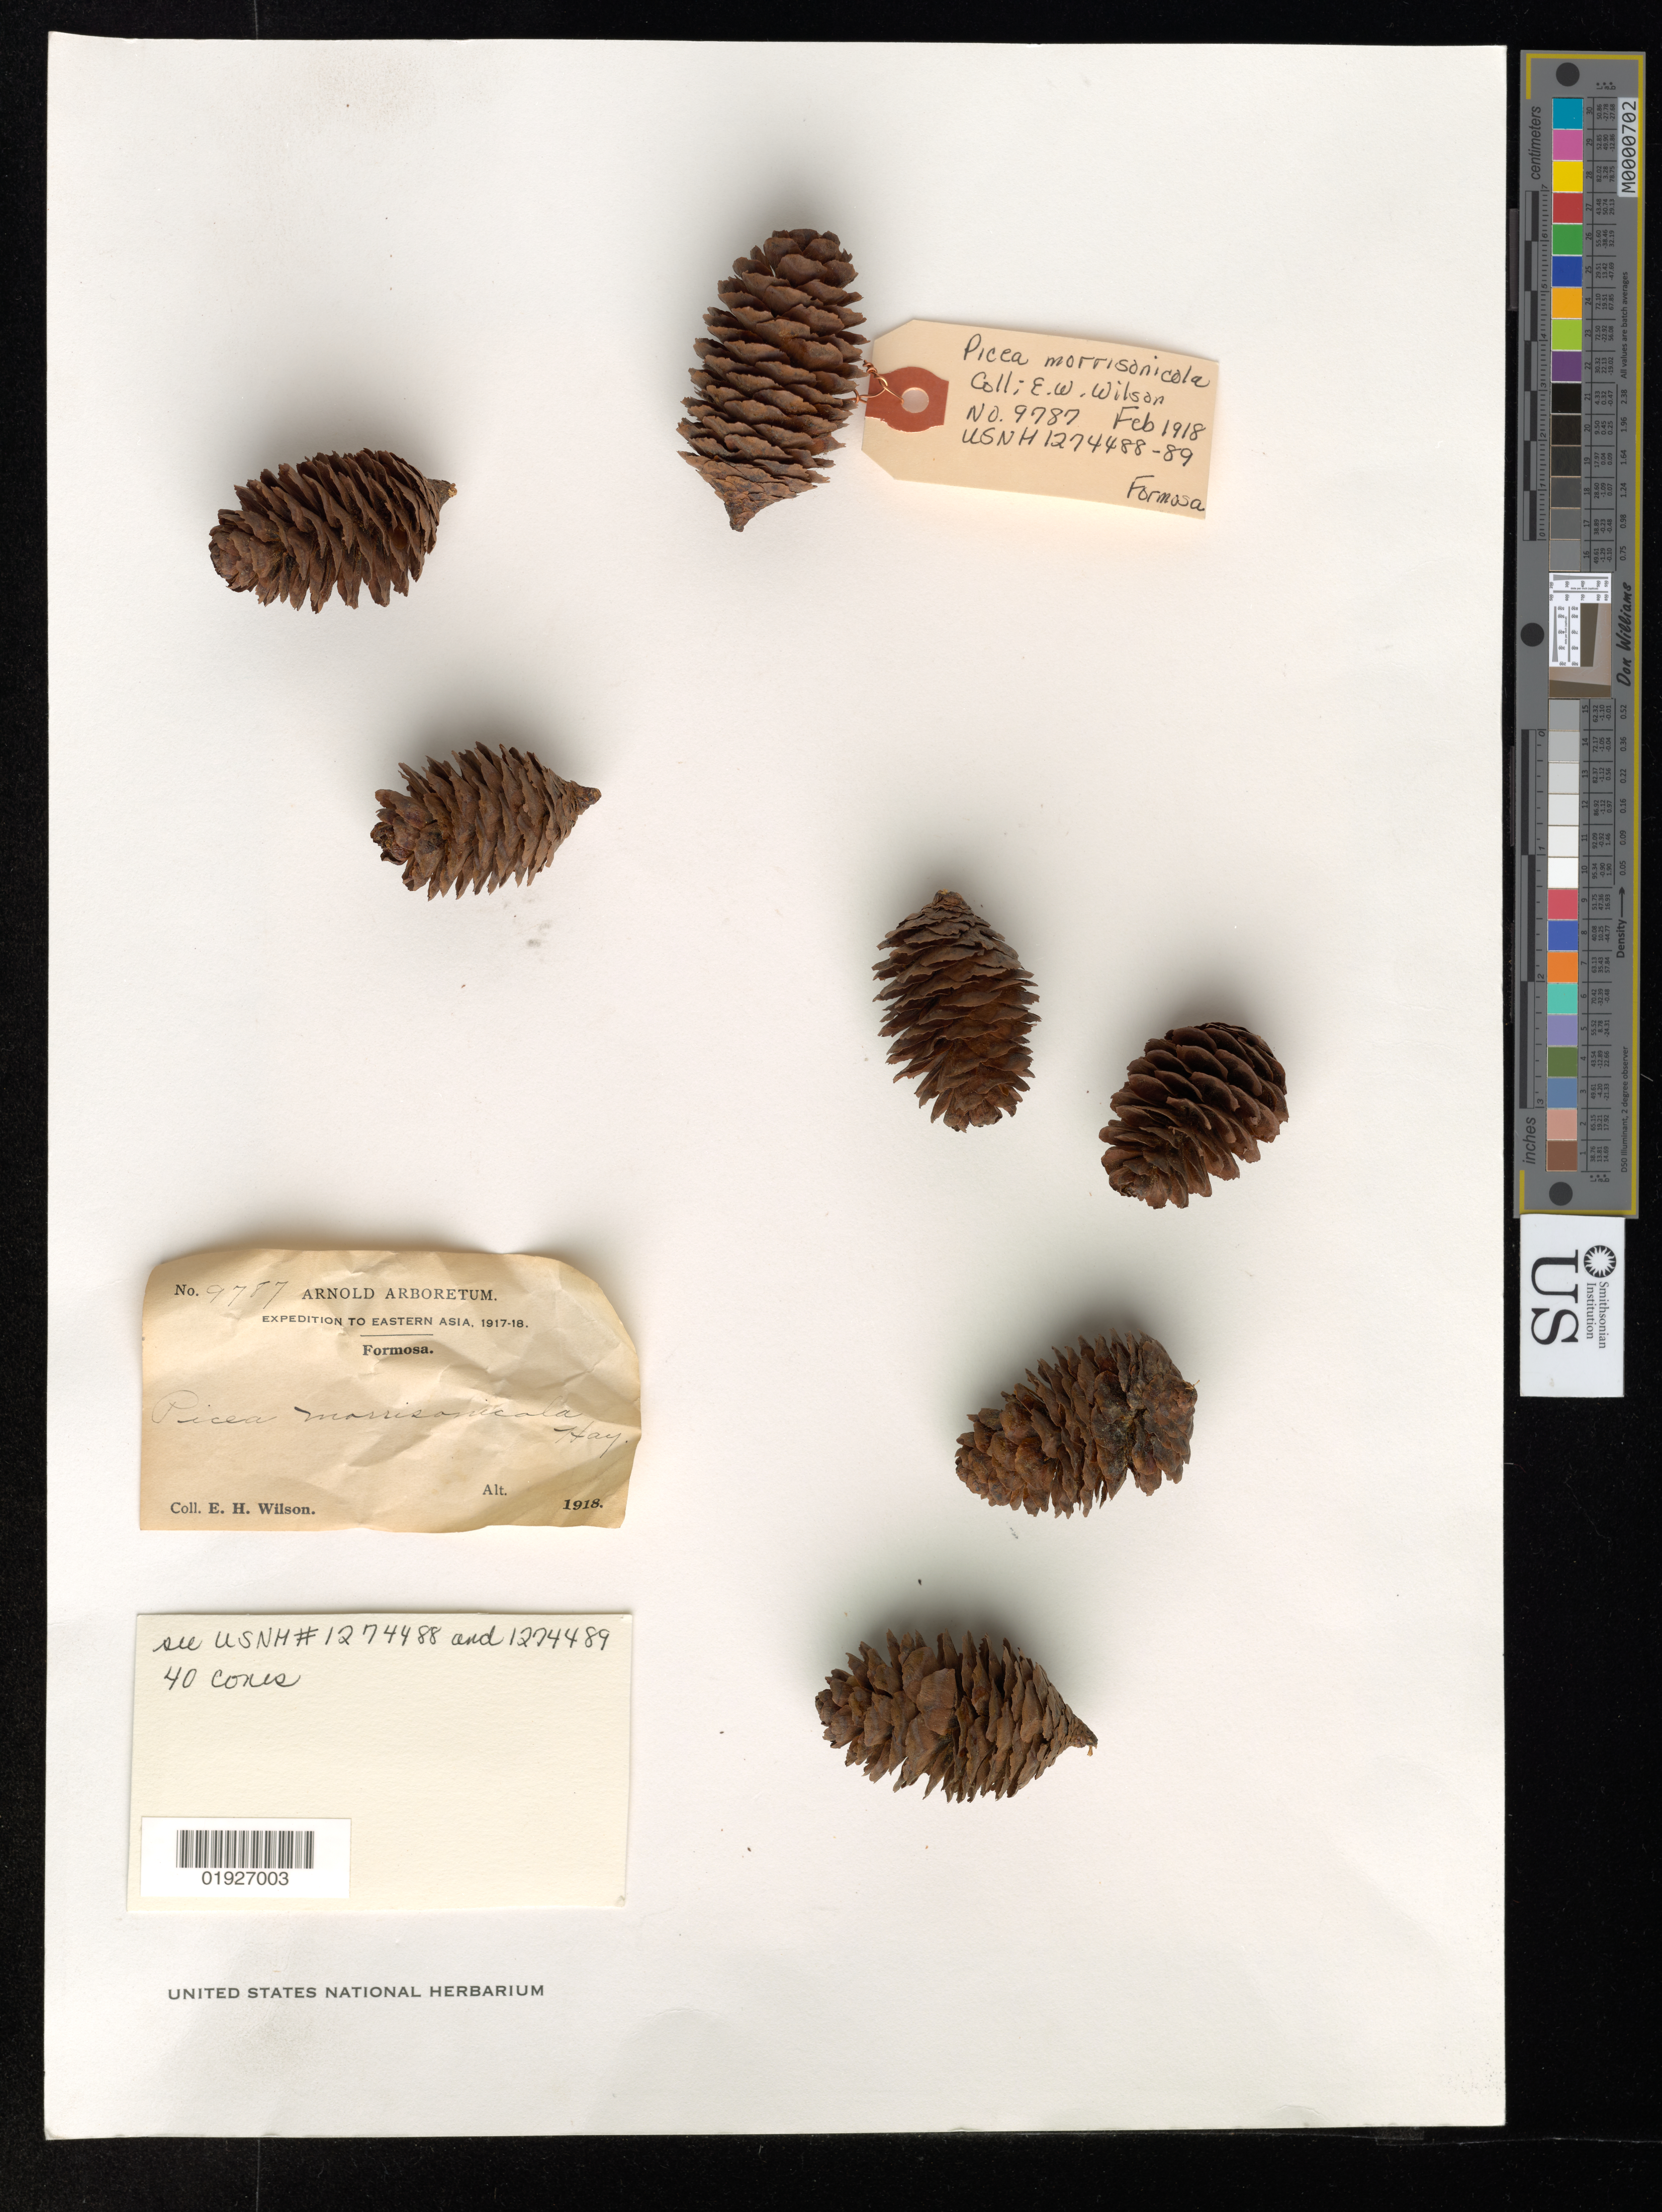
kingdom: Plantae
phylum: Tracheophyta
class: Pinopsida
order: Pinales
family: Pinaceae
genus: Picea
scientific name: Picea morrisonicola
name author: Hayata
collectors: E. Wilson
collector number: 9787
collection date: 1918-02-05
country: Taiwan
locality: Seki- San, Prov. Kagi